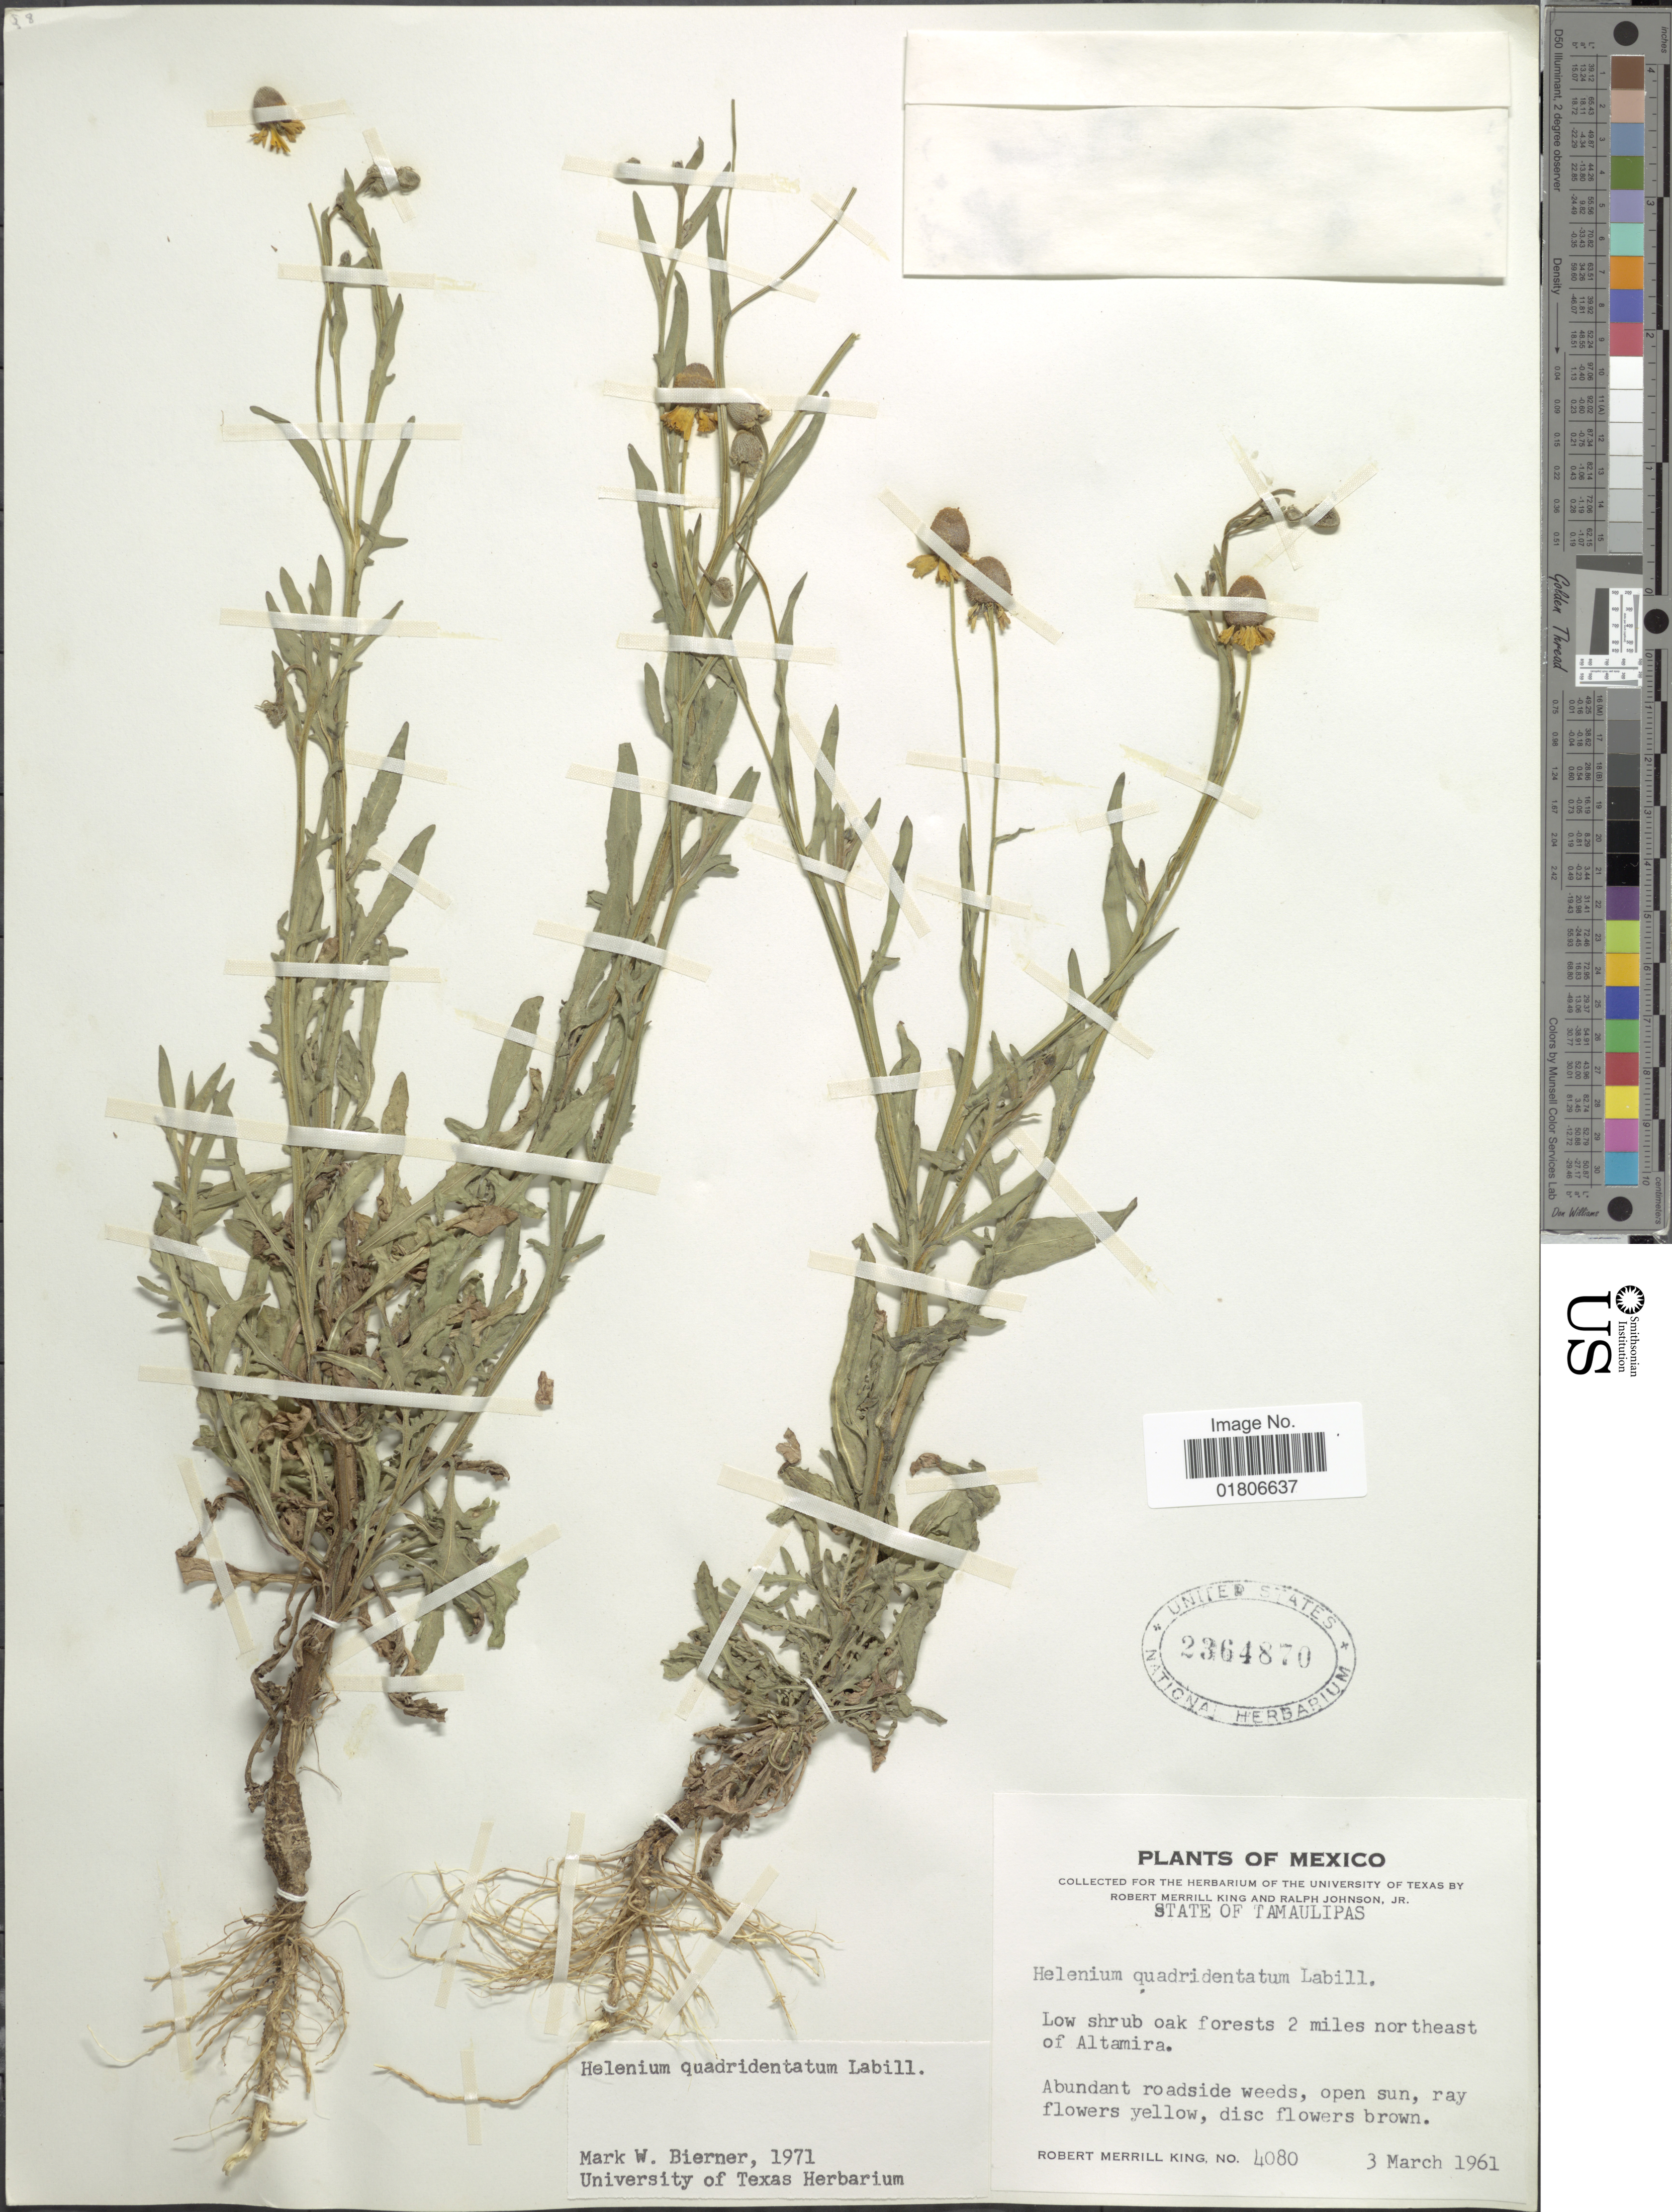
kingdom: Plantae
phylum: Tracheophyta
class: Magnoliopsida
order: Asterales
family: Asteraceae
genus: Helenium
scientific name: Helenium quadridentatum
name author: Labill.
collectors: R. M. King & R. Johnson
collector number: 4080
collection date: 1961-03-03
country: Mexico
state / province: Tamaulipas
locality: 2 miles northeast of Altamira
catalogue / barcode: US 2364870